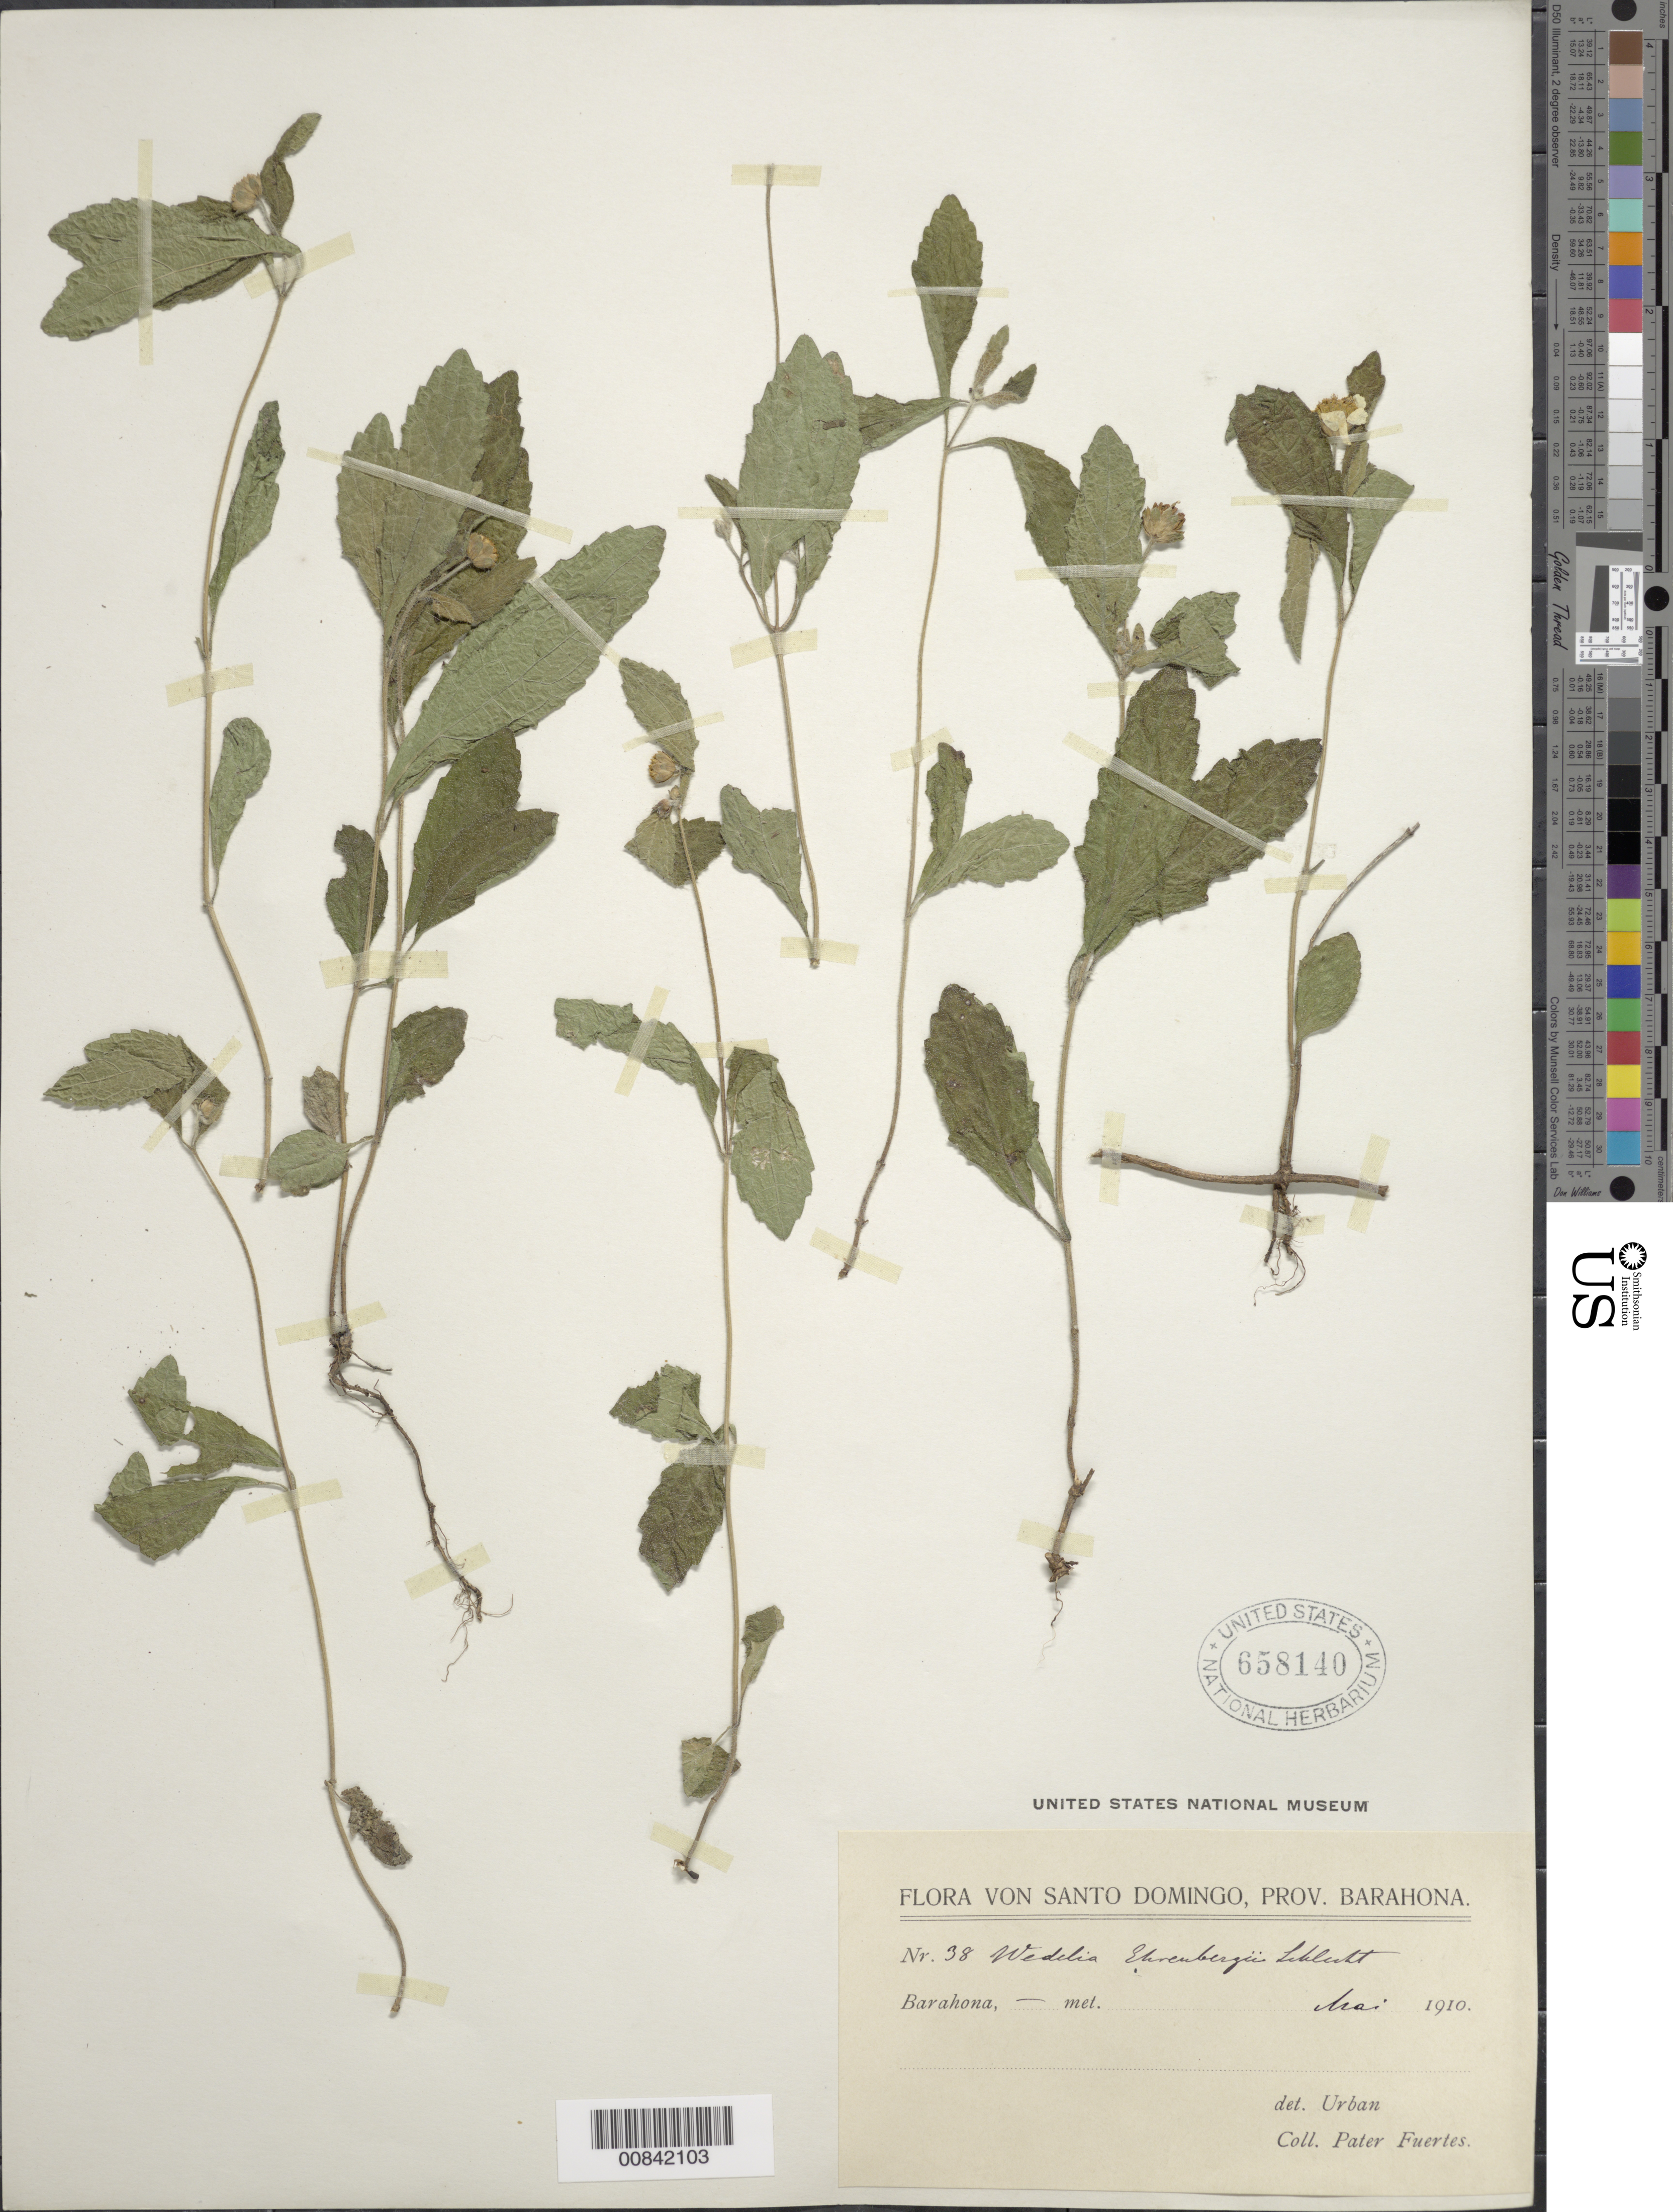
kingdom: Plantae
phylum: Tracheophyta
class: Magnoliopsida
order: Asterales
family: Asteraceae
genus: Wedelia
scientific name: Wedelia ehrenbergii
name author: Less.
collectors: M. D. Fuertes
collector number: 38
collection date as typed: May 1910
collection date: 1910-05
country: Dominican Republic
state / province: Barahona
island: Hispaniola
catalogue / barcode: US 658140